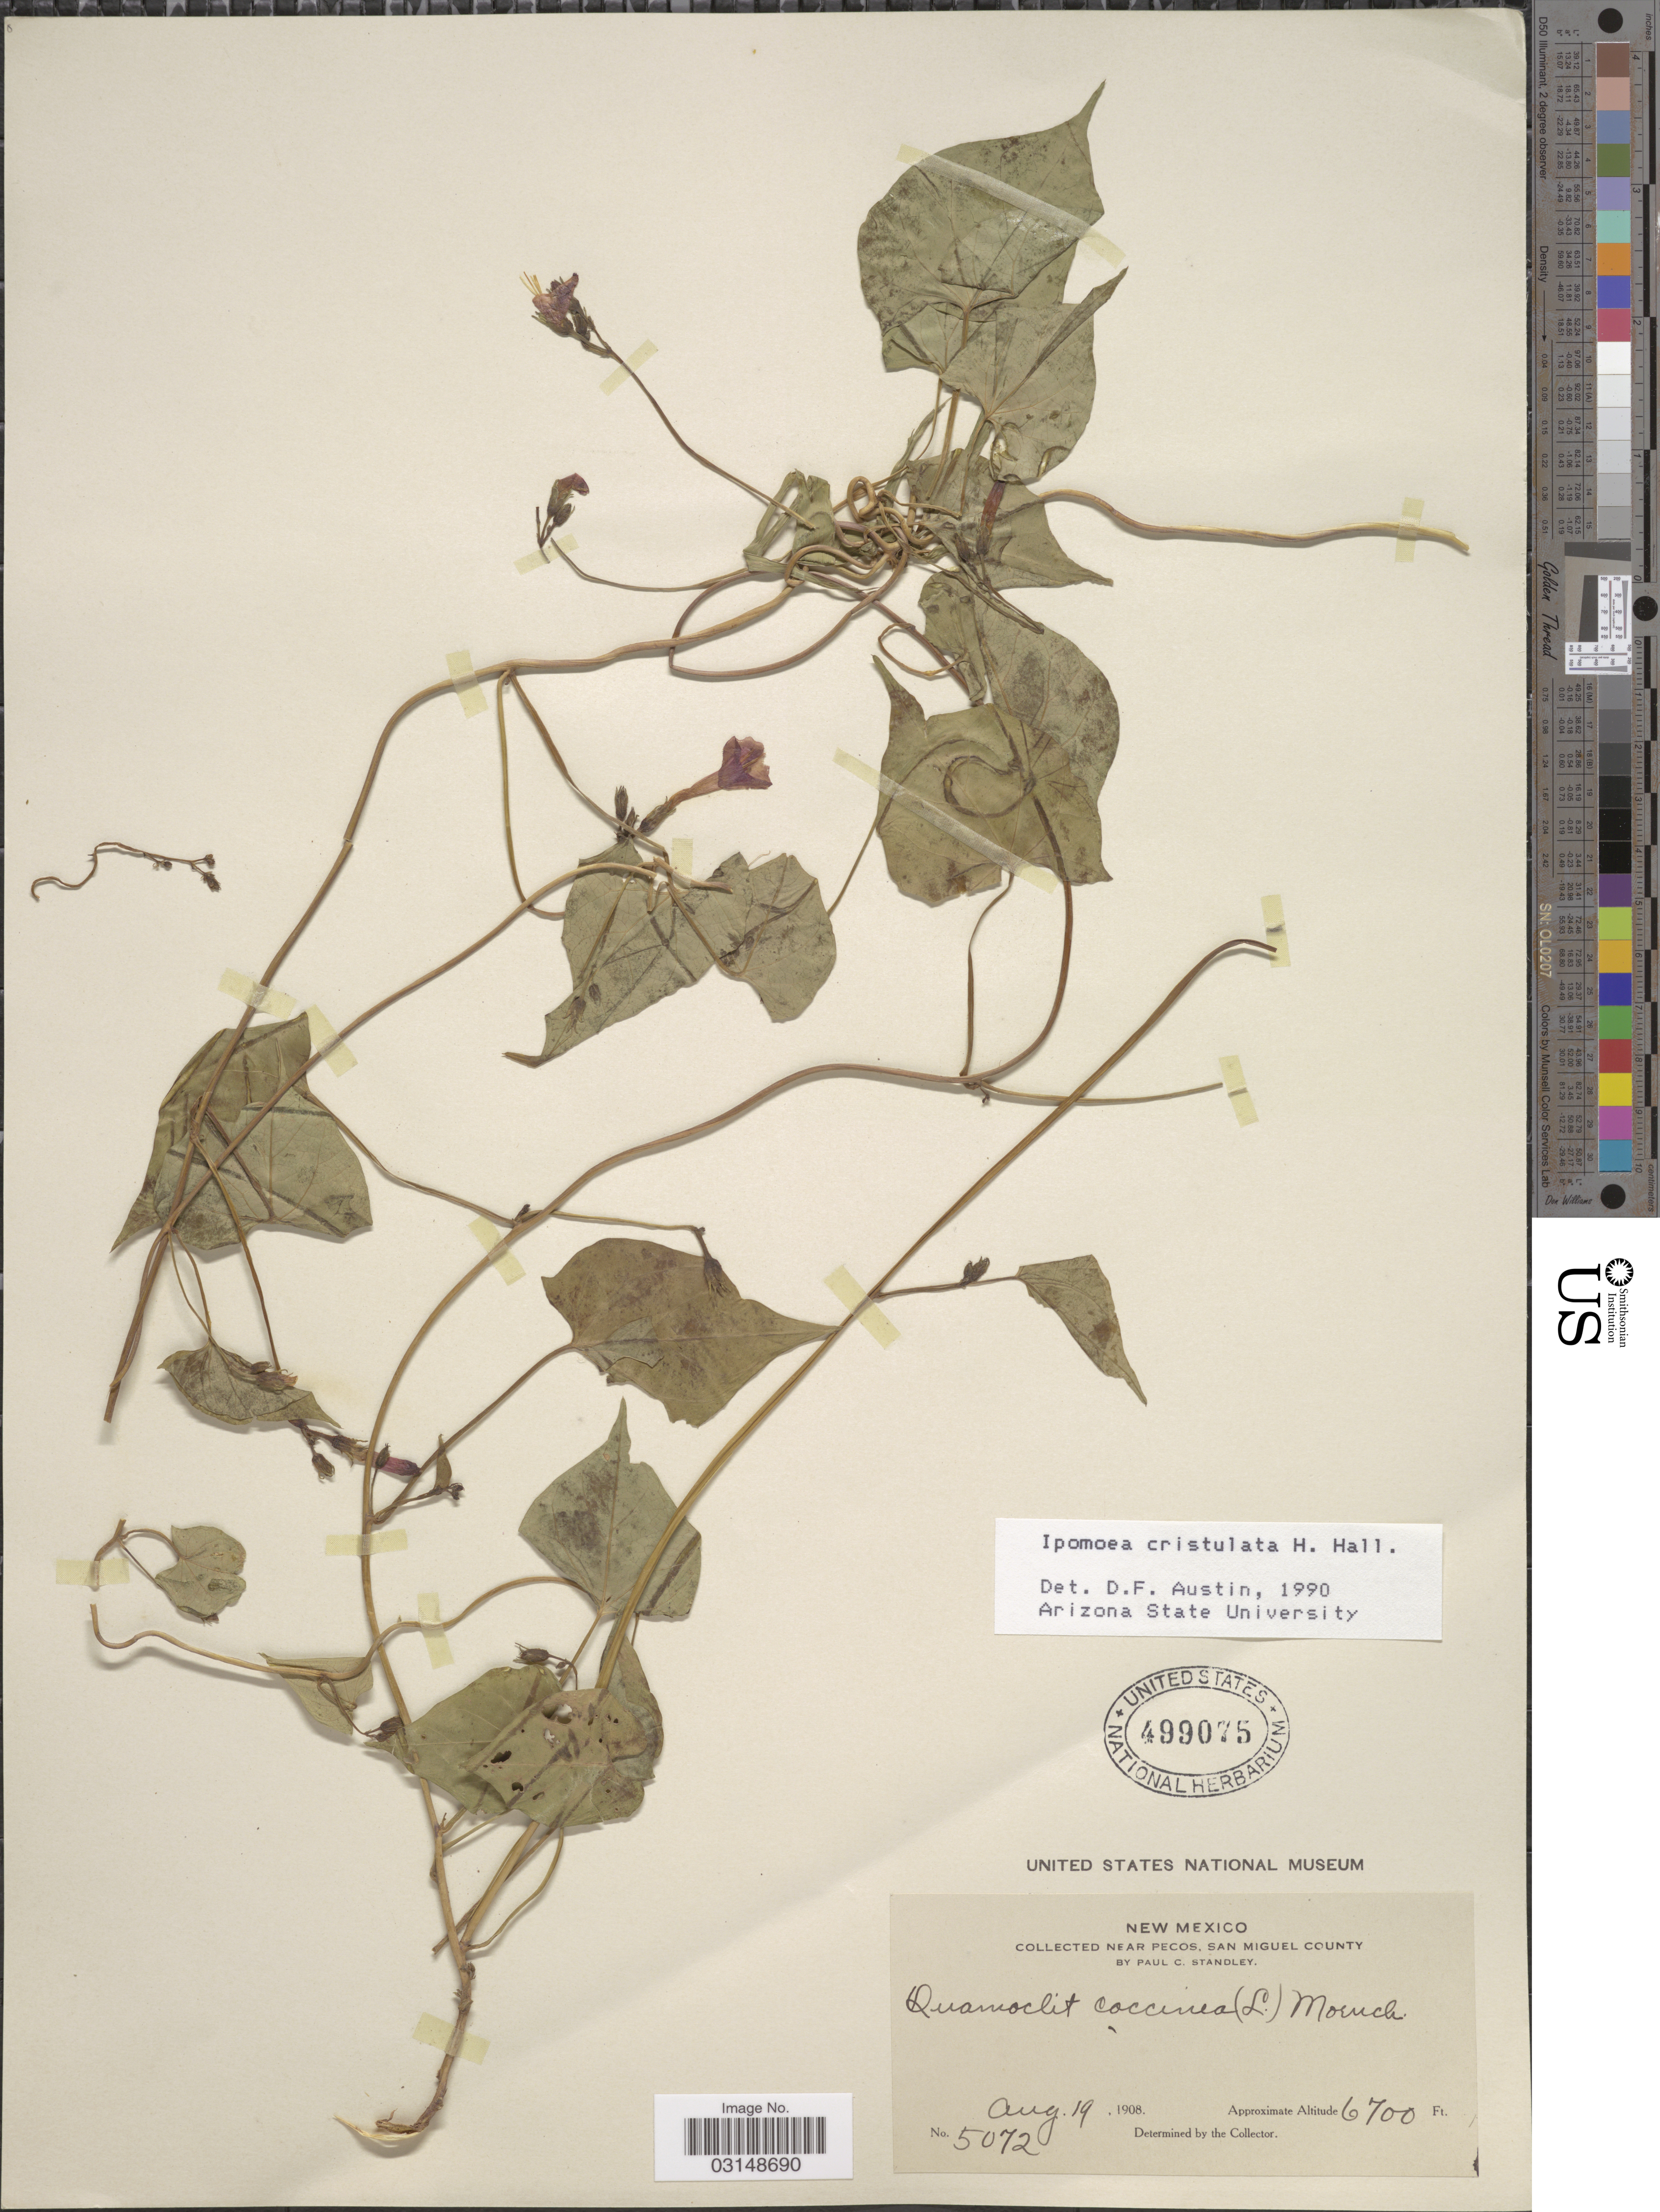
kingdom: Plantae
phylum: Tracheophyta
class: Magnoliopsida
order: Solanales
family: Convolvulaceae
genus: Ipomoea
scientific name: Ipomoea cristulata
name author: Hallier f.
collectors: P. C. Standley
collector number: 5072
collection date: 1908-08-19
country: United States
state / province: New Mexico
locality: Near Pecos, San Miguel County.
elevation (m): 2042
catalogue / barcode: US 499075